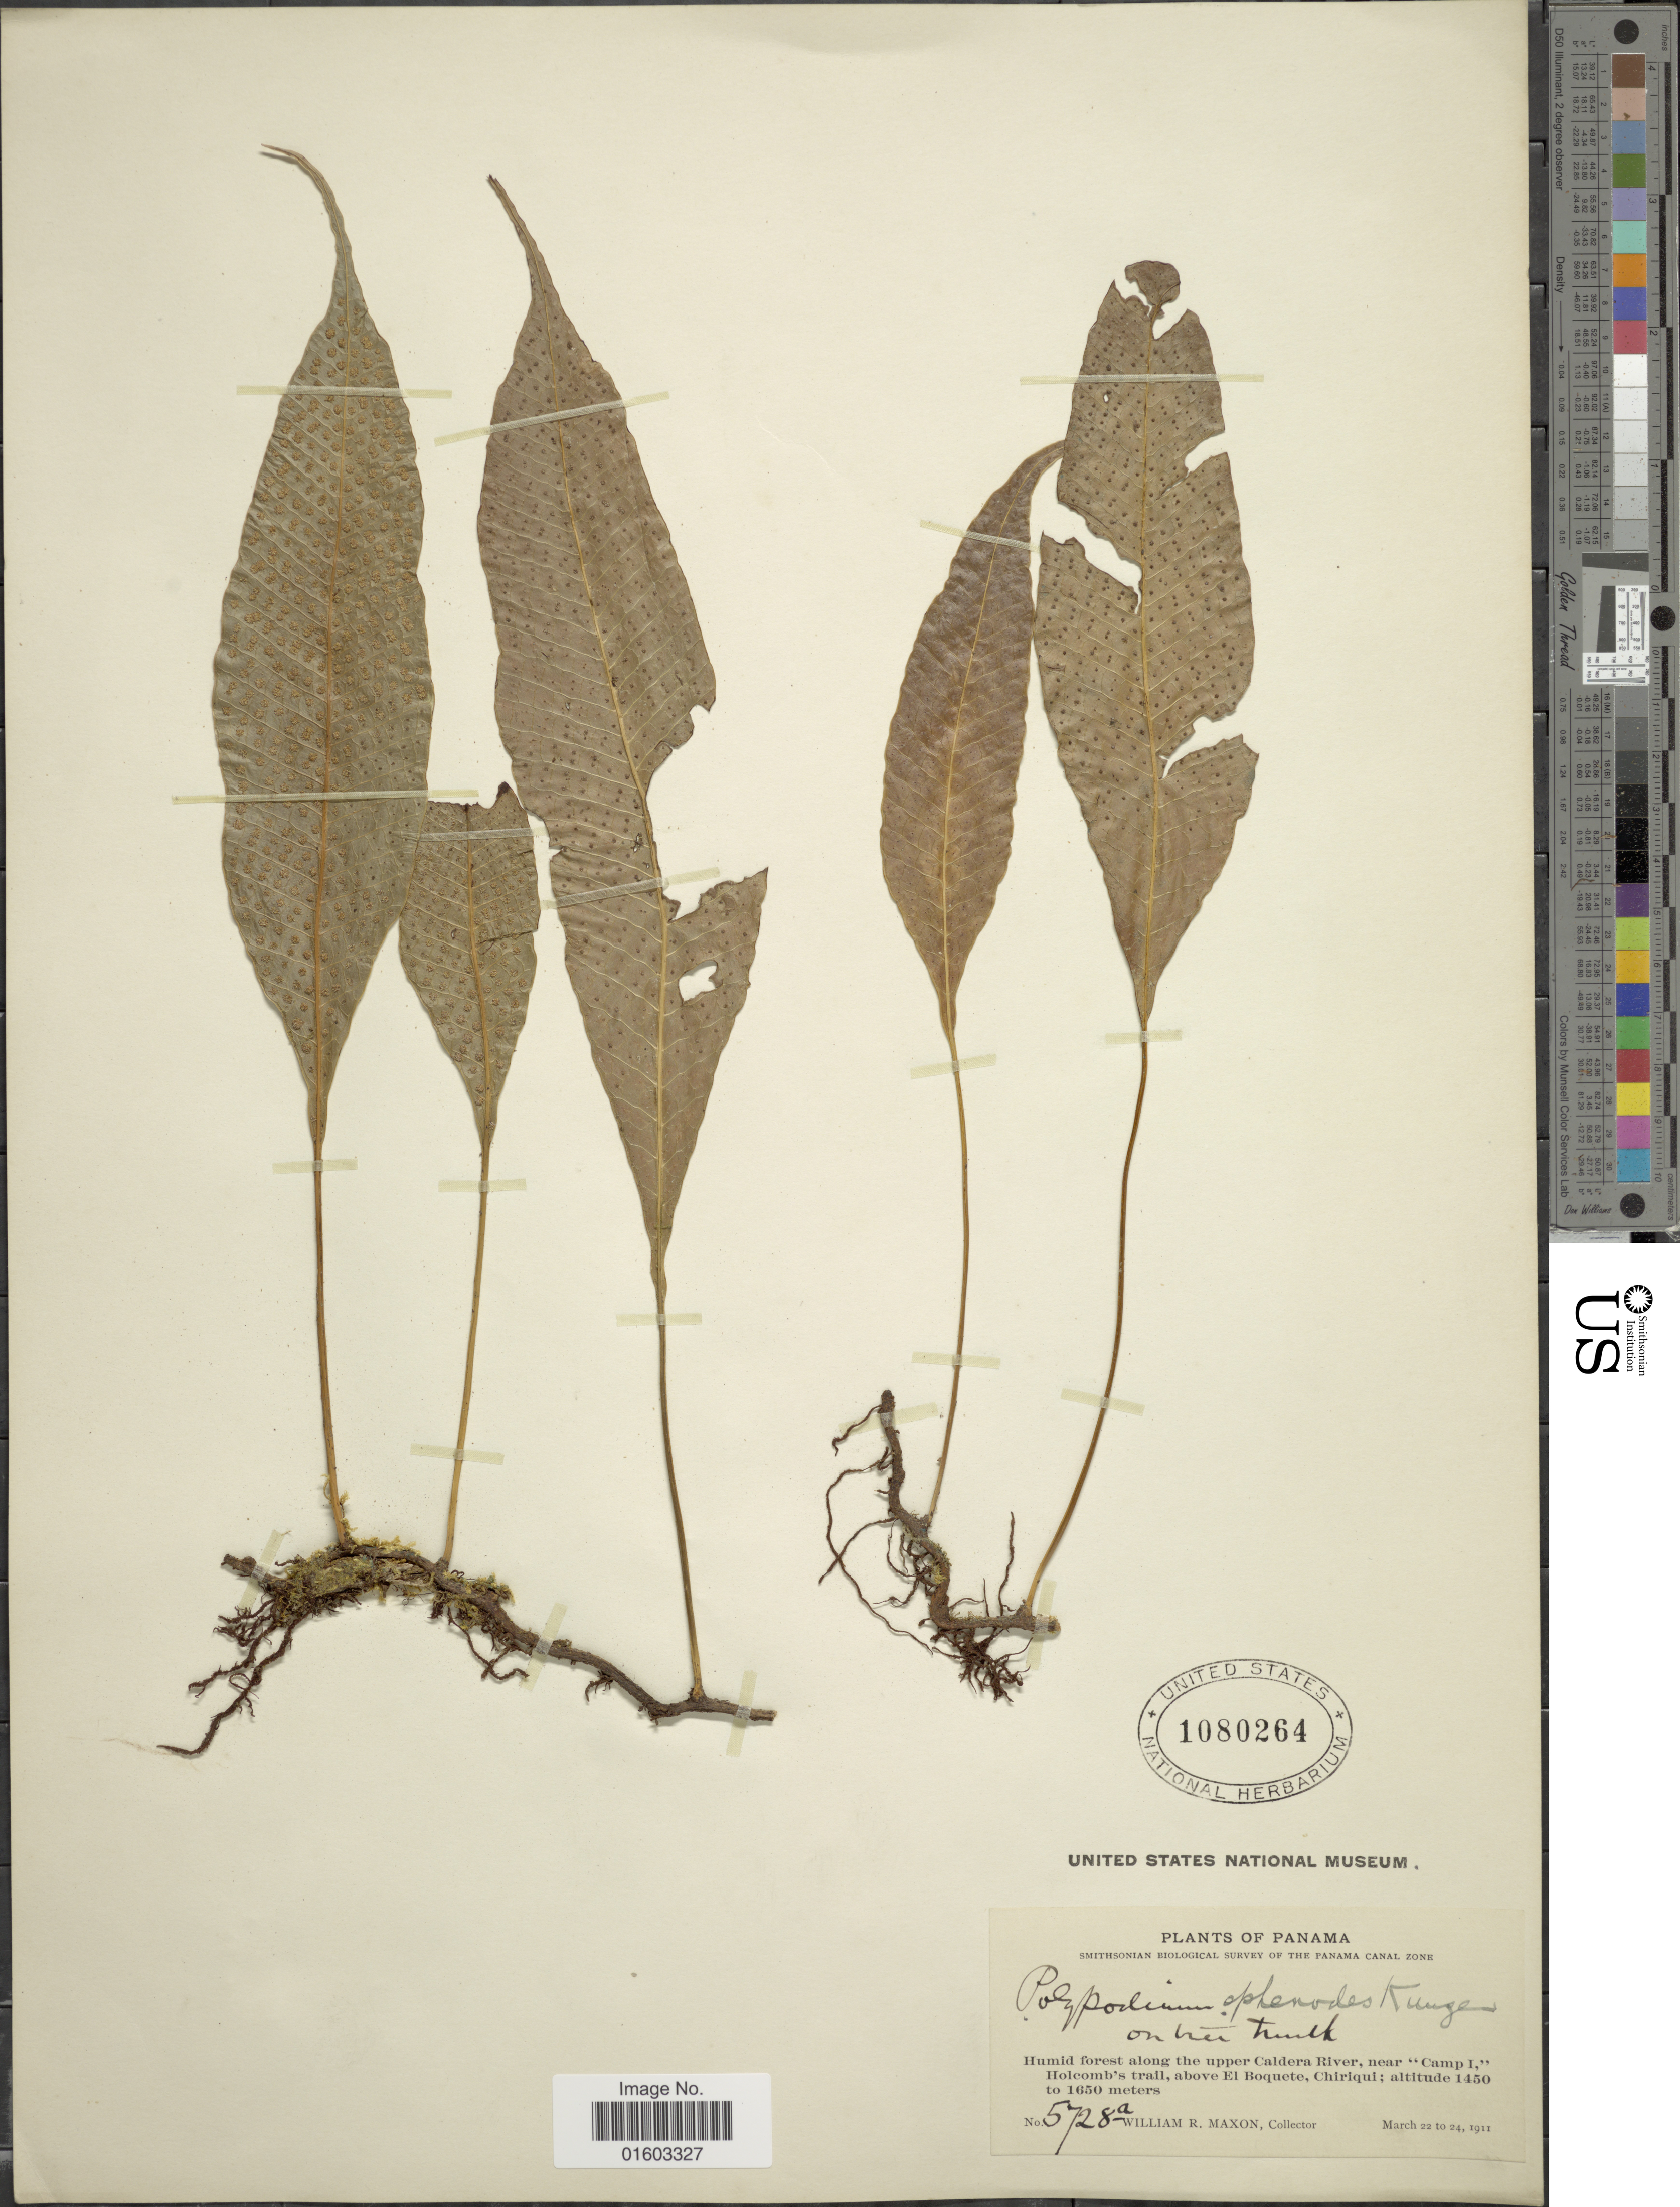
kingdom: Plantae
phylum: Tracheophyta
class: Polypodiopsida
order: Polypodiales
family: Polypodiaceae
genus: Campyloneurum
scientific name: Campyloneurum wercklei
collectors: W. R. Maxon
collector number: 5728a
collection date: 1911-03-22/1911-03-24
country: Panama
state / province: Chiriqui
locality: Humid forest along the upper Caldrea River, near Camp I, HOlcomb's trail, above El Boquete, Chiriqui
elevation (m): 1450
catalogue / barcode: US 1080264